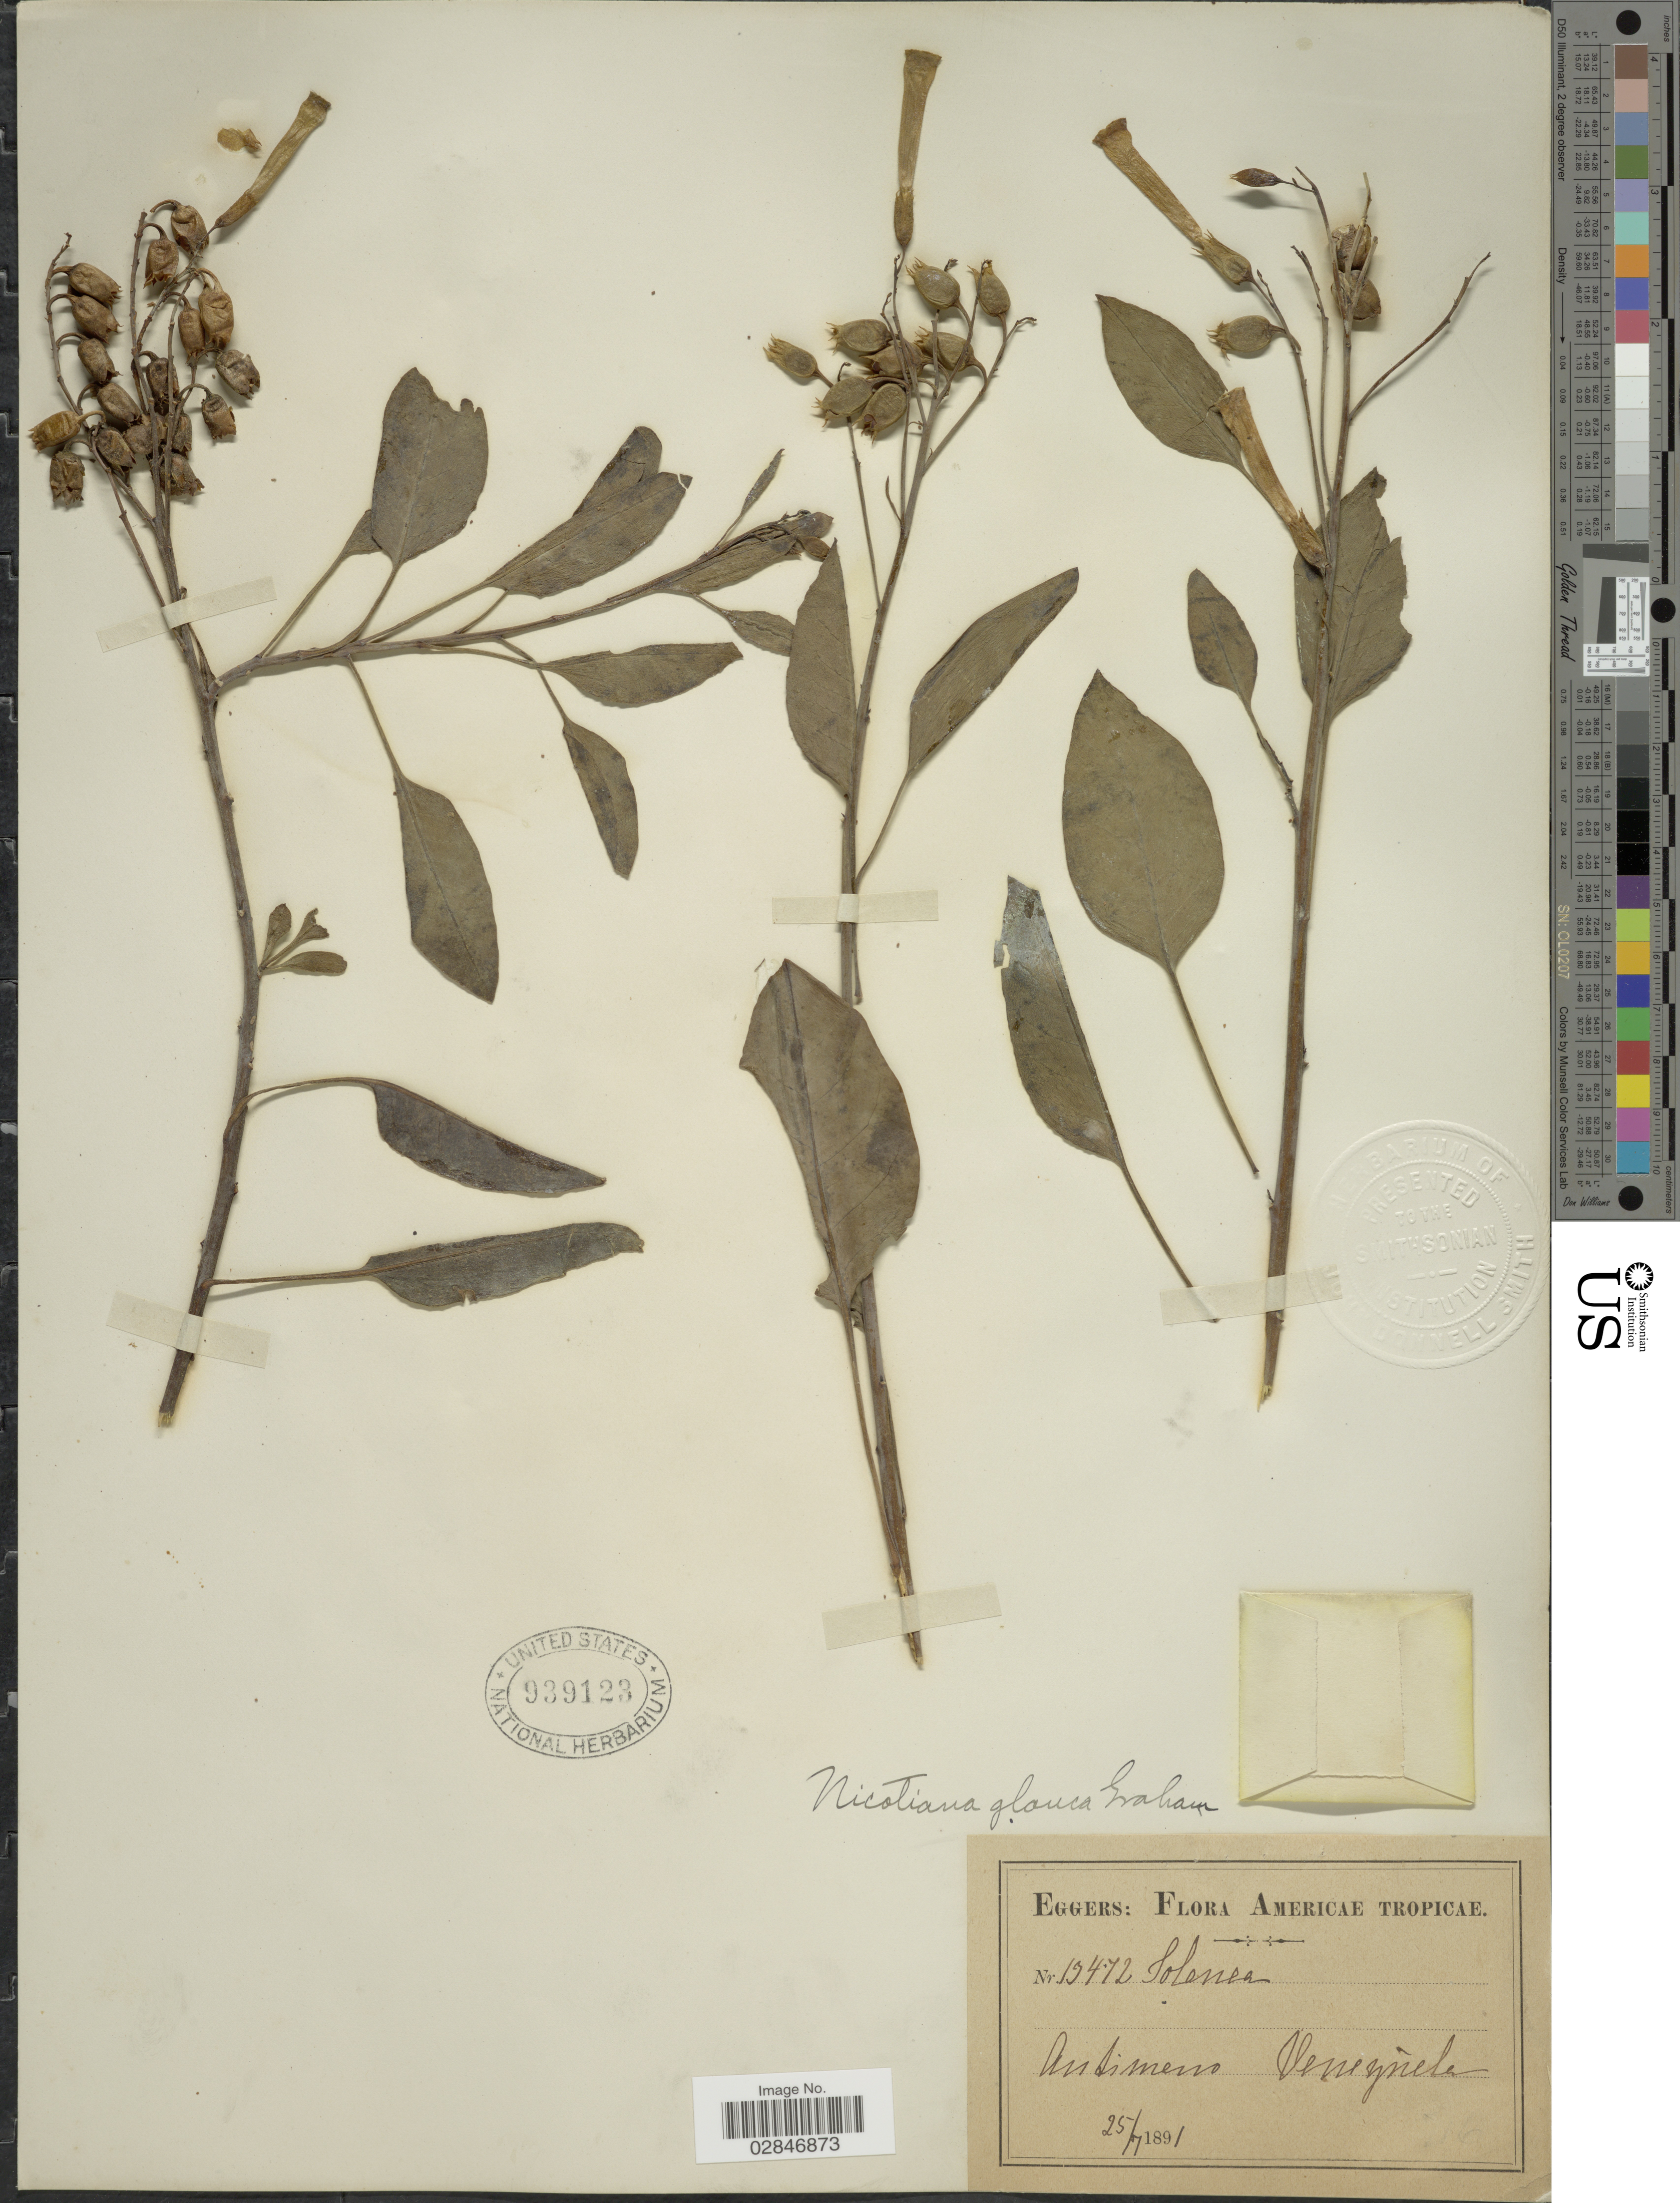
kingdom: Plantae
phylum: Tracheophyta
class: Magnoliopsida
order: Solanales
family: Solanaceae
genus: Nicotiana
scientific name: Nicotiana glauca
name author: Graham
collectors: -. Eggers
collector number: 13472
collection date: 1891-07-25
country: Venezuela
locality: America Tropicae, Antimeno.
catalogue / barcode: US 939123